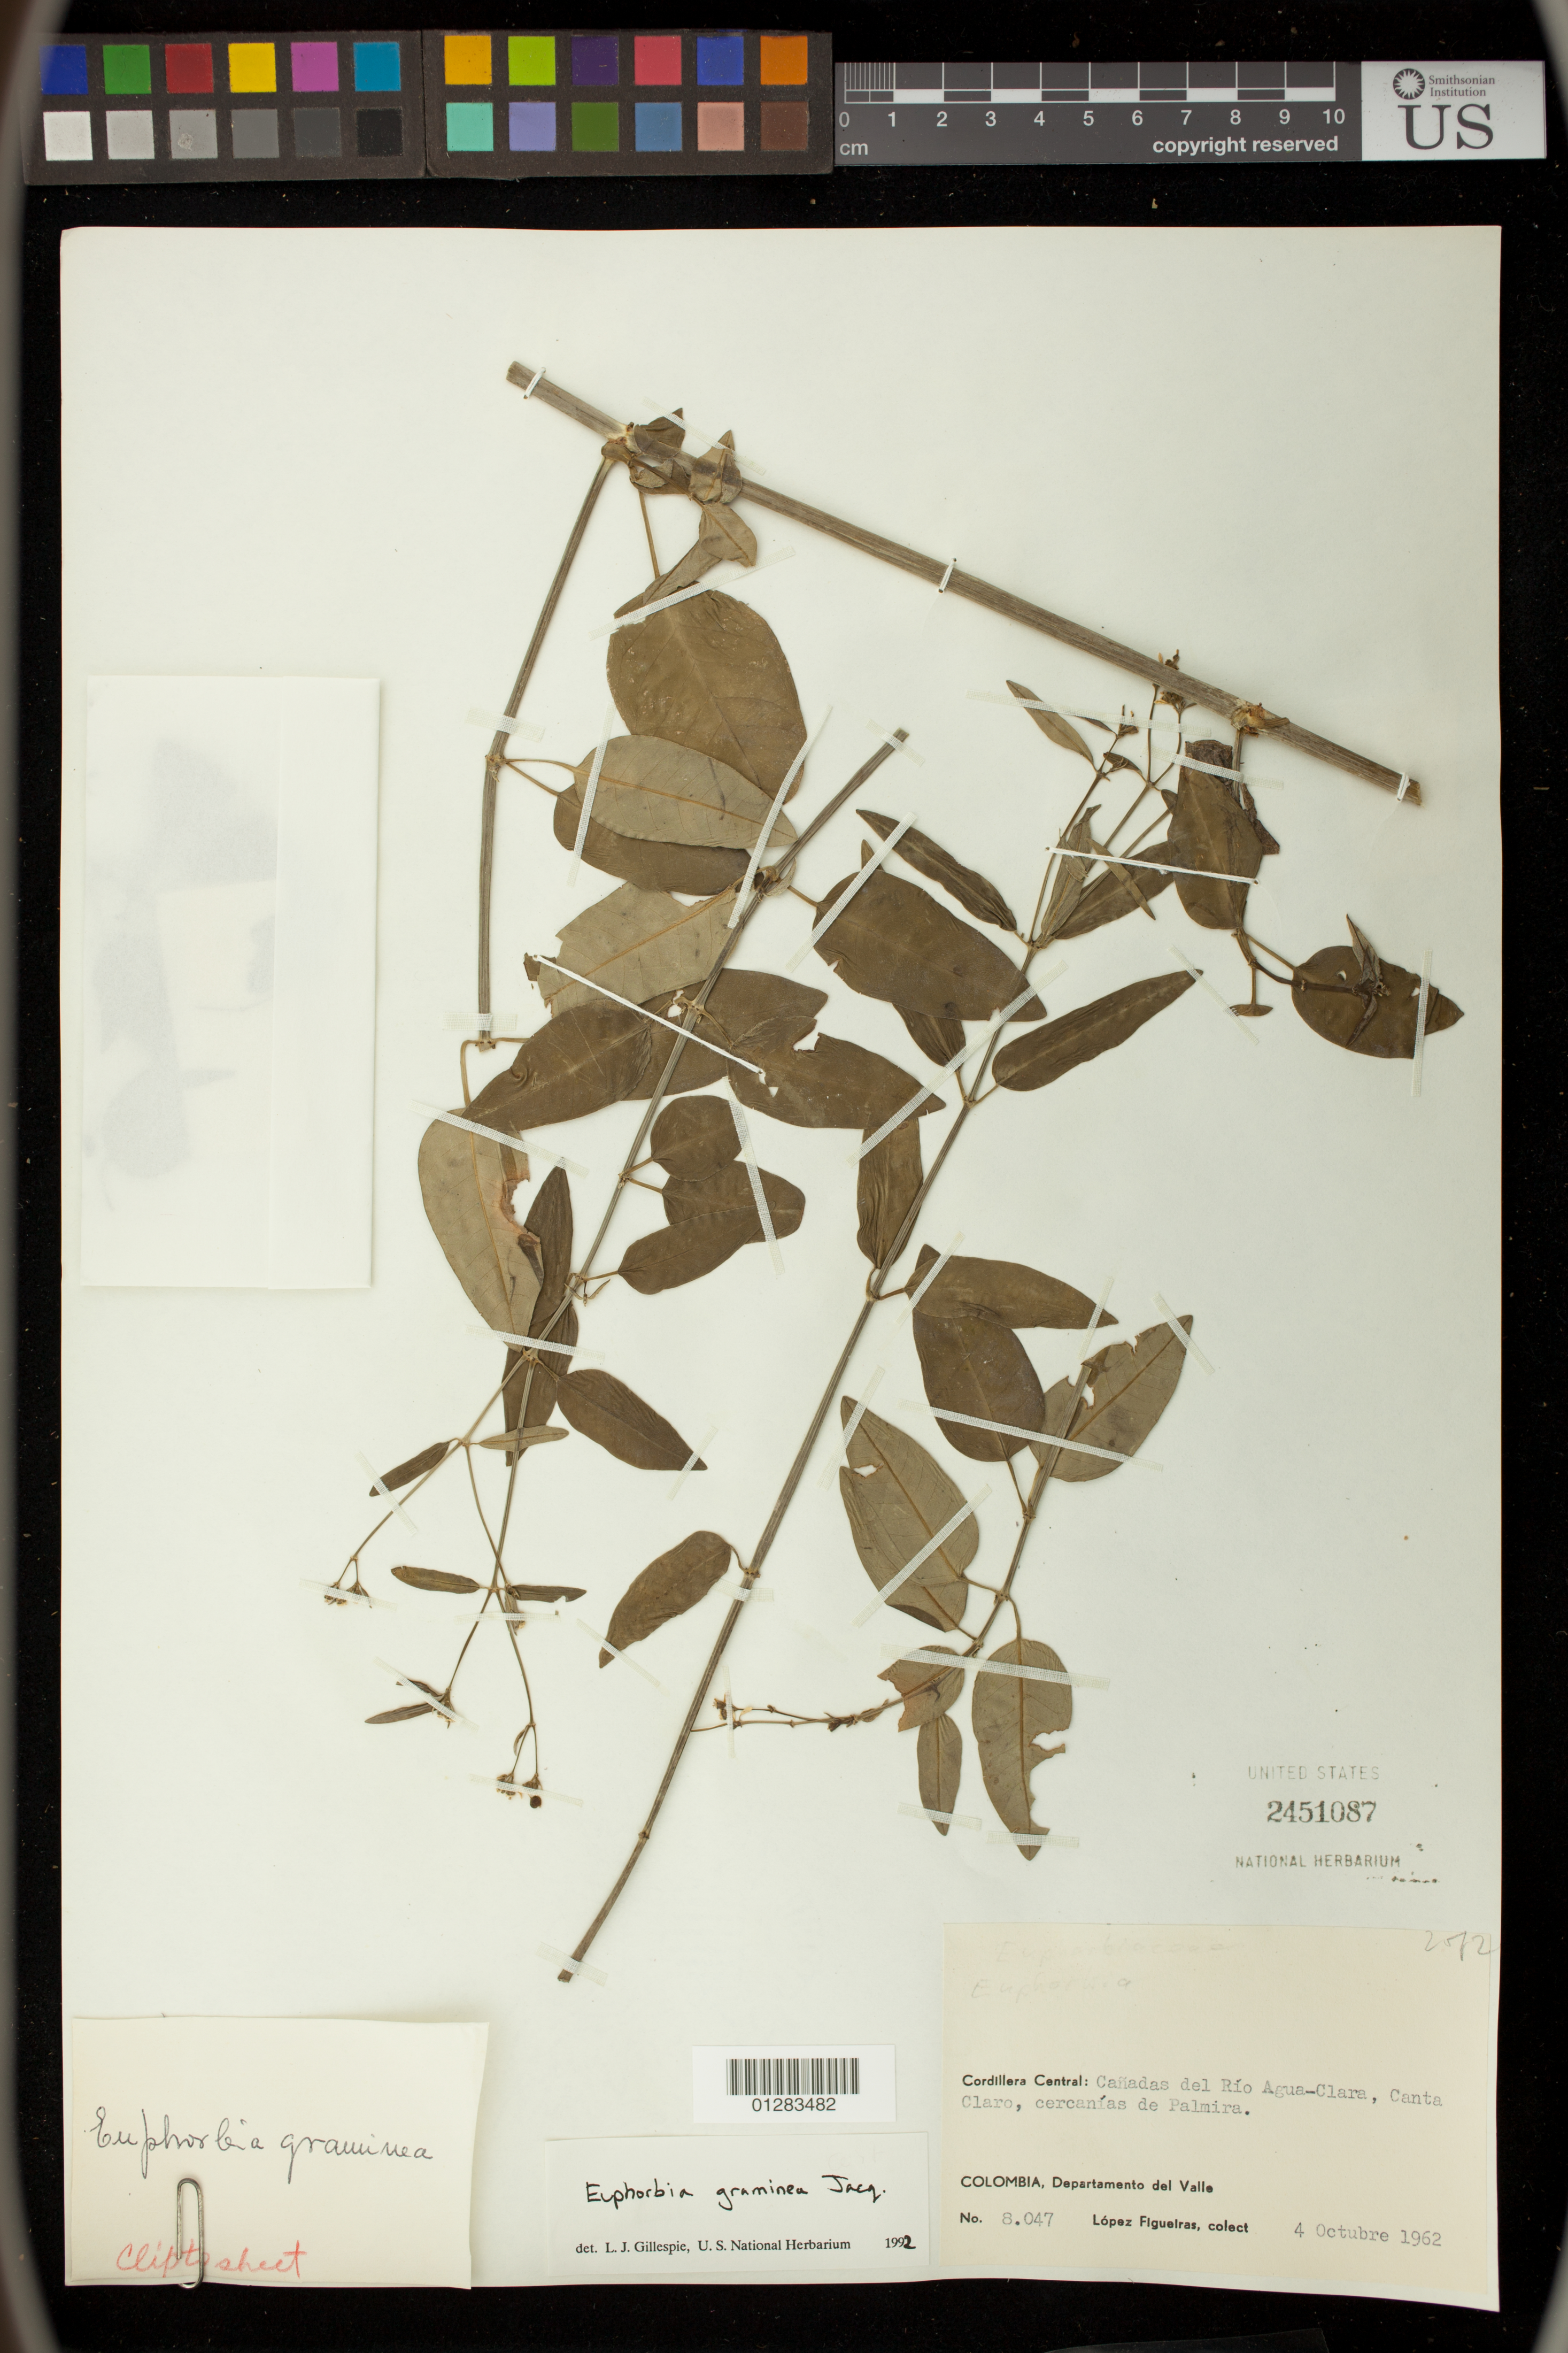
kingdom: Plantae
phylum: Tracheophyta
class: Magnoliopsida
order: Malpighiales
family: Euphorbiaceae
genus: Euphorbia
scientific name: Euphorbia graminea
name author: Jacq.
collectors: M. López Figueiras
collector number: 8.047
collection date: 1962-10-04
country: Colombia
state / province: Valle del Cauca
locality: Departamento del Valle: Cordillera Central: Cañadas del Río Agua-Clara, Canta Claro, ceranías de Palmira.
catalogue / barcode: US 2451087